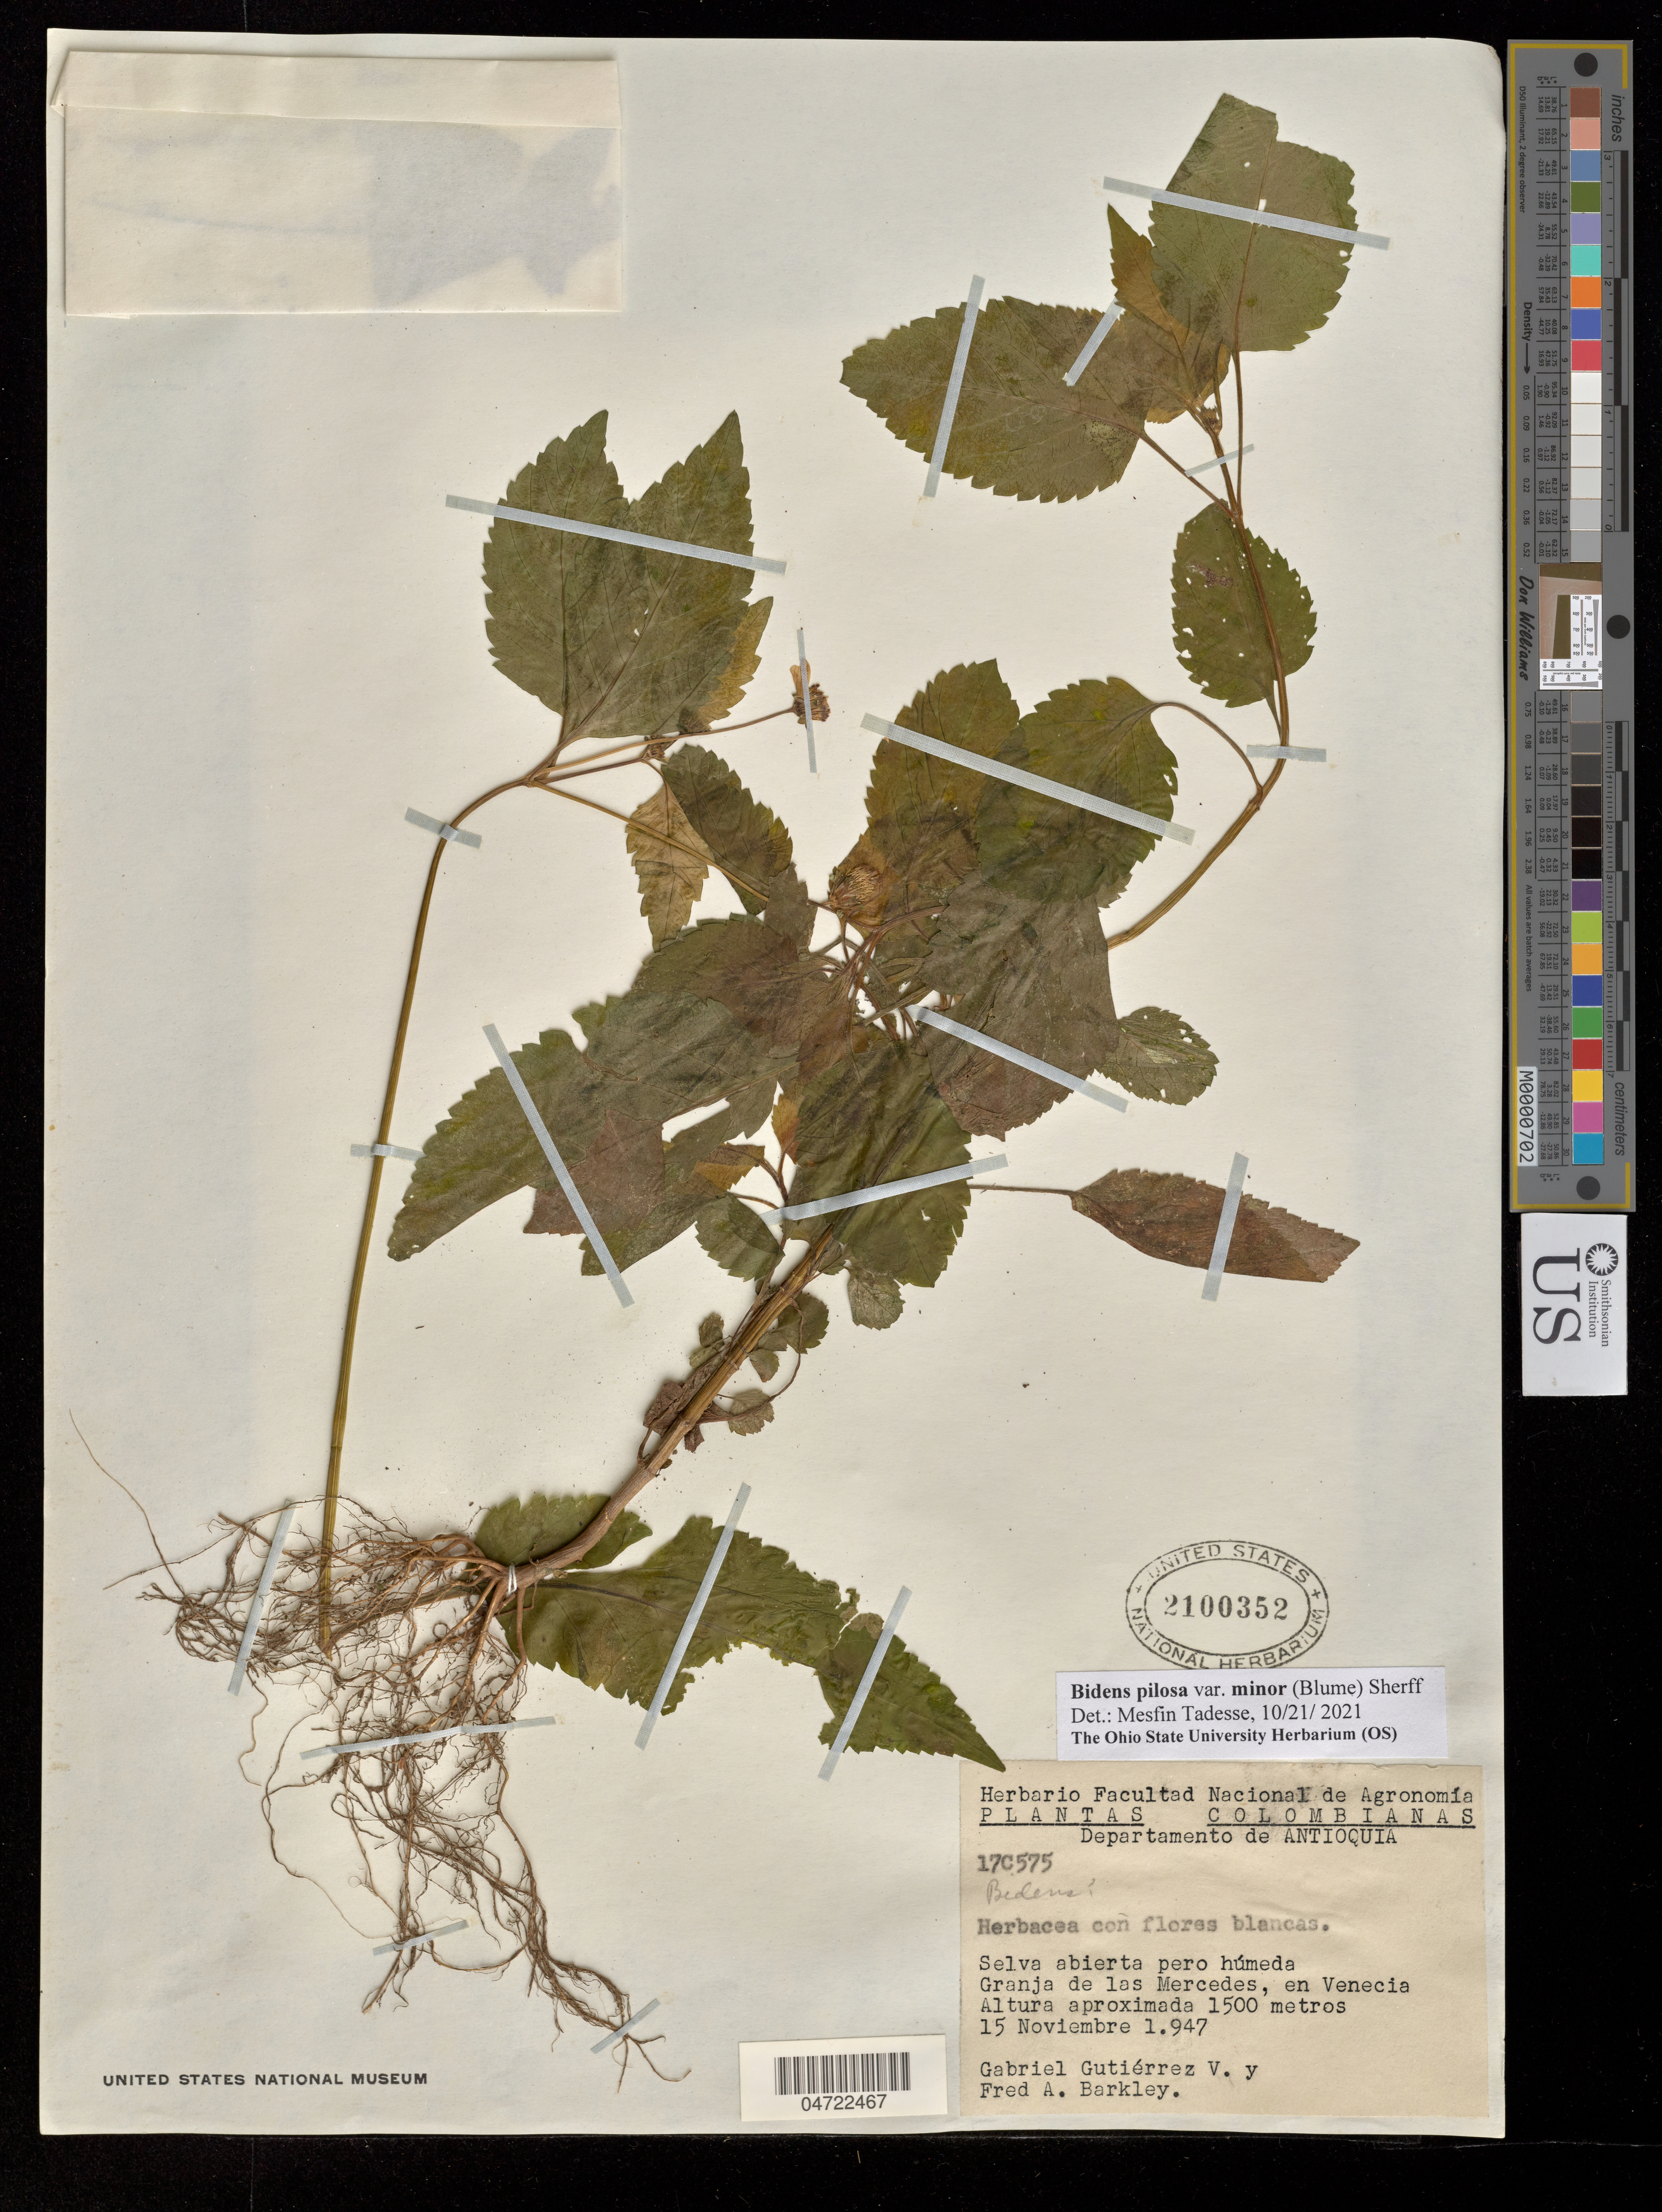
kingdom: Plantae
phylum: Tracheophyta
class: Magnoliopsida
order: Asterales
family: Asteraceae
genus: Bidens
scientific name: Bidens pilosa var. minor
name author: (Blume) Sherff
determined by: Tadesse, M.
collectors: G. Gutierrez & F. A. Barkley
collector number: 17C575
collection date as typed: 15 Nov 1947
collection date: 1947-11-15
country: Colombia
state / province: Antioquia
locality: Granja de las Mercedes, en Venecia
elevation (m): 1500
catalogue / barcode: US 2100352